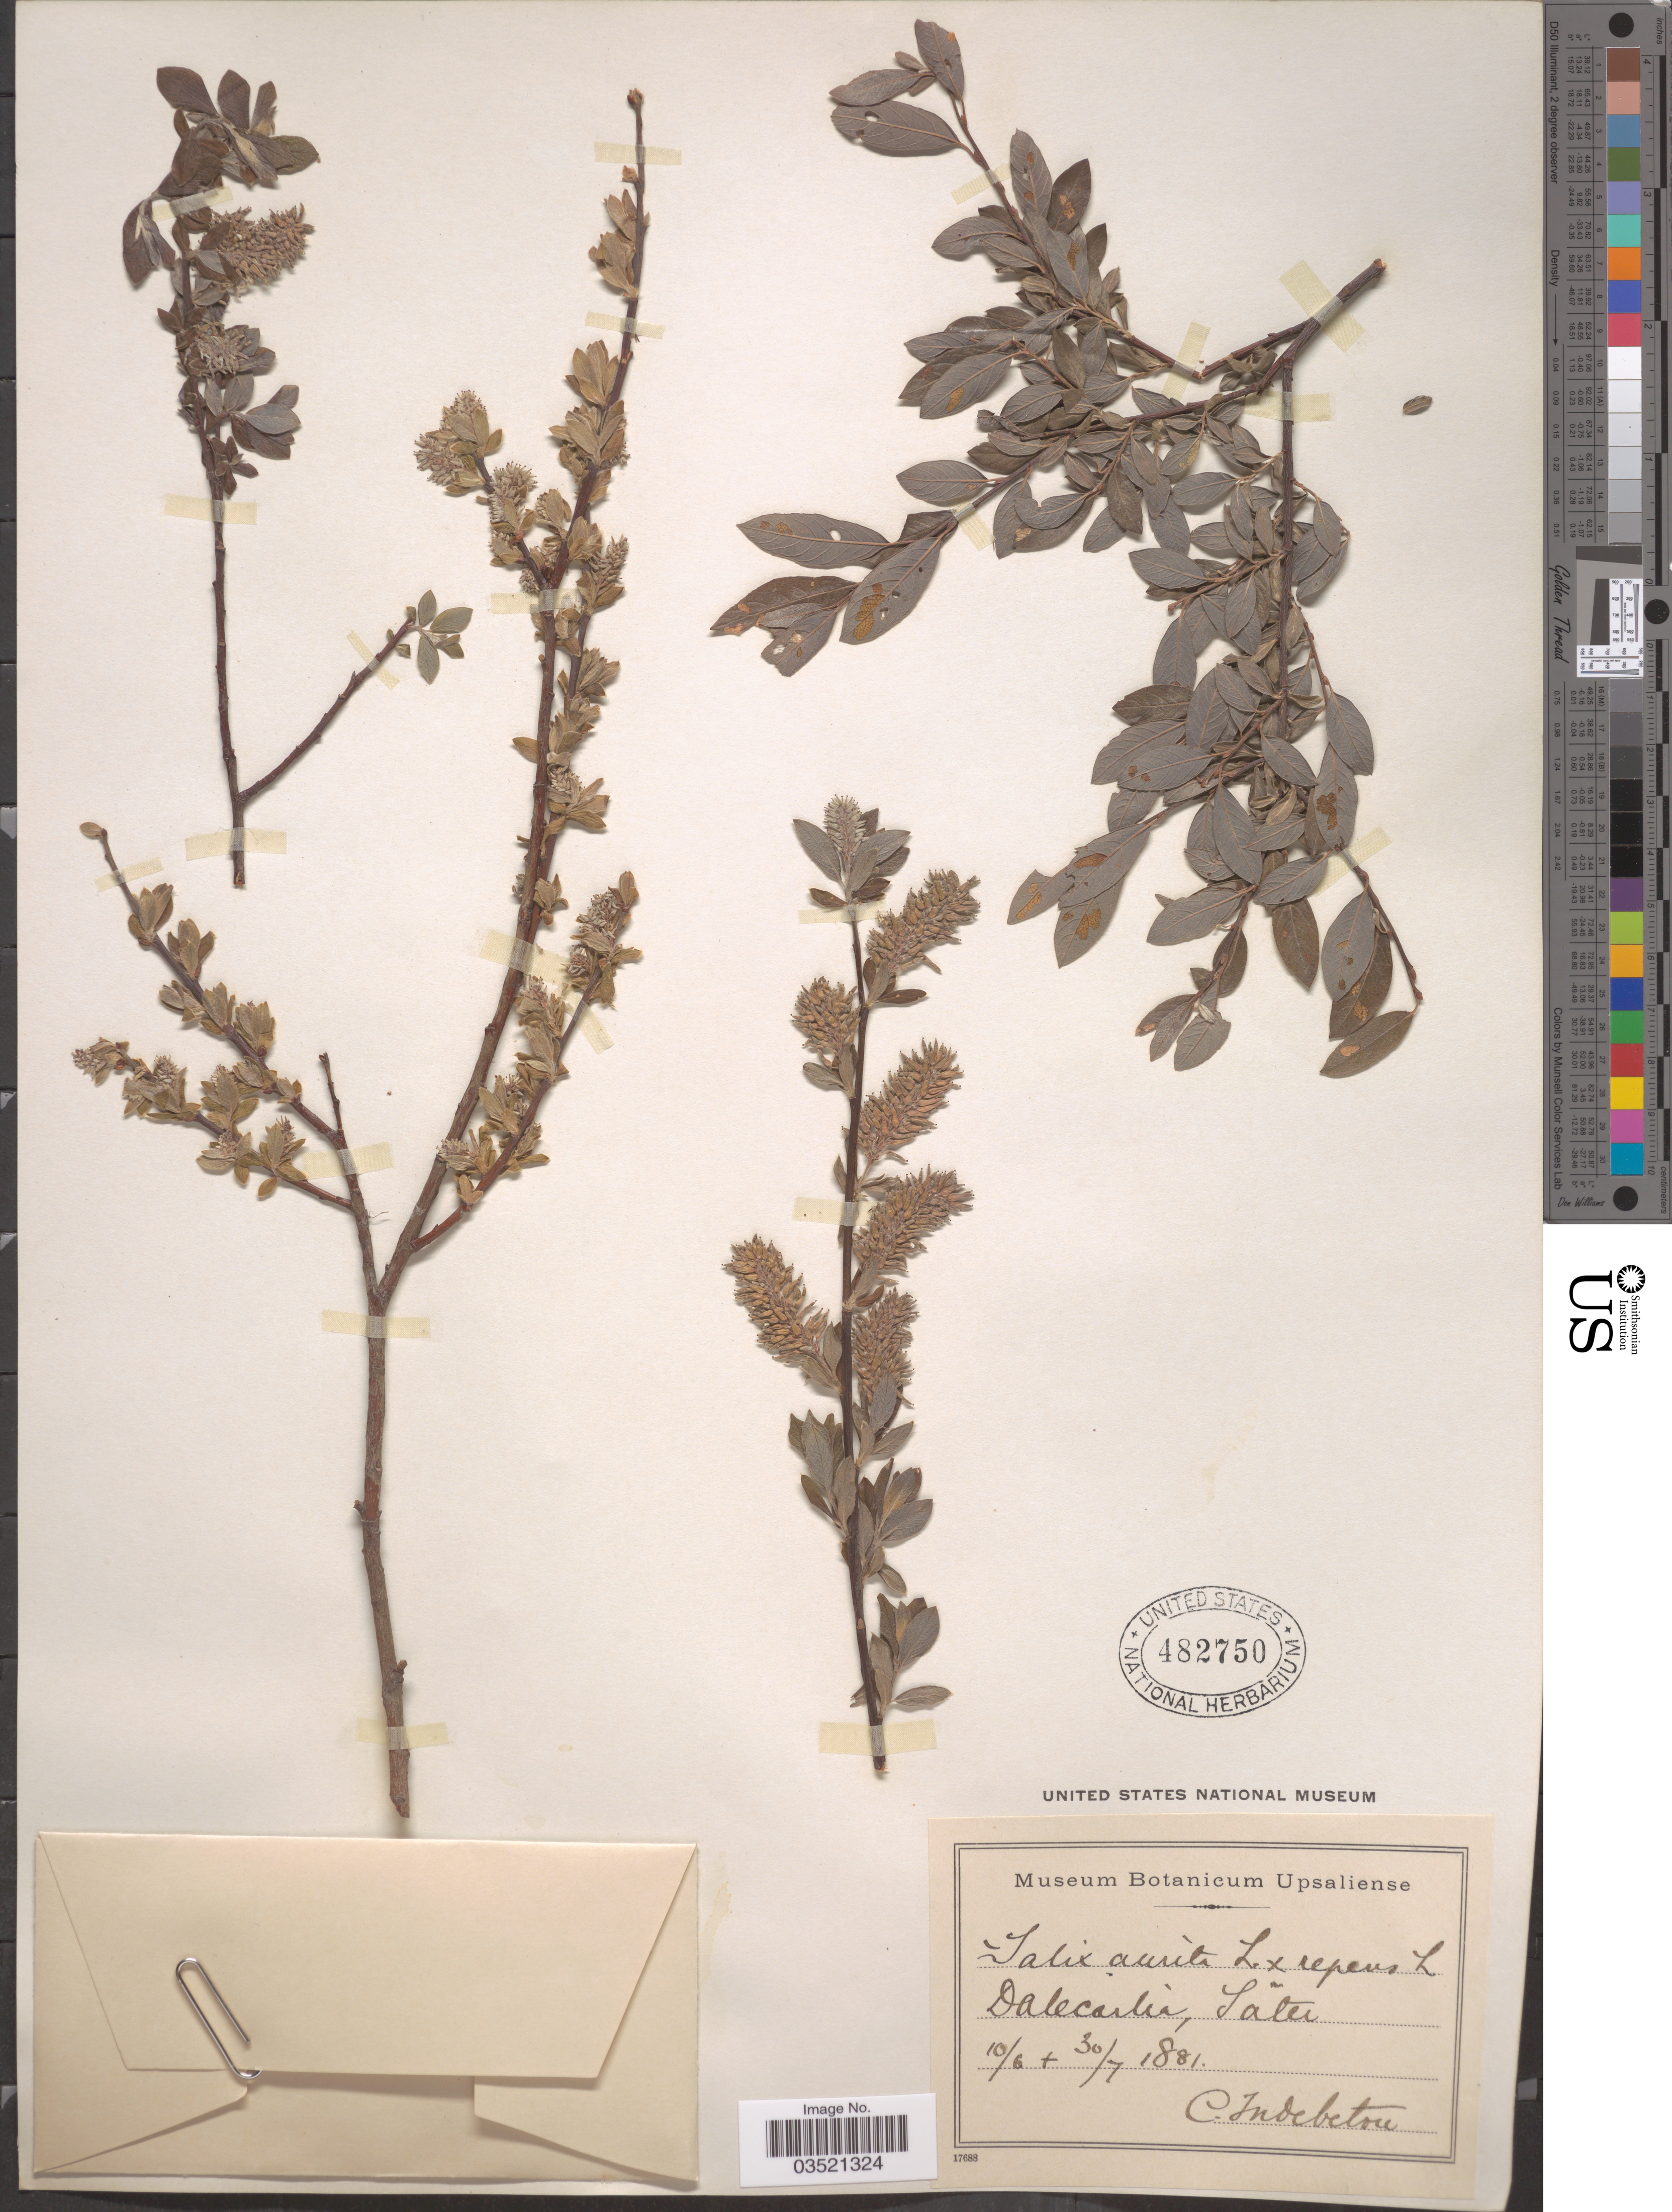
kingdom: Plantae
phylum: Tracheophyta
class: Magnoliopsida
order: Malpighiales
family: Salicaceae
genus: Salix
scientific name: Salix aurita x S. repens L.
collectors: C. Indebetou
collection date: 1881-06-10/1881-07-30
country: Sweden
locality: Dalecarlia, Sater.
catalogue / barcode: US 482750